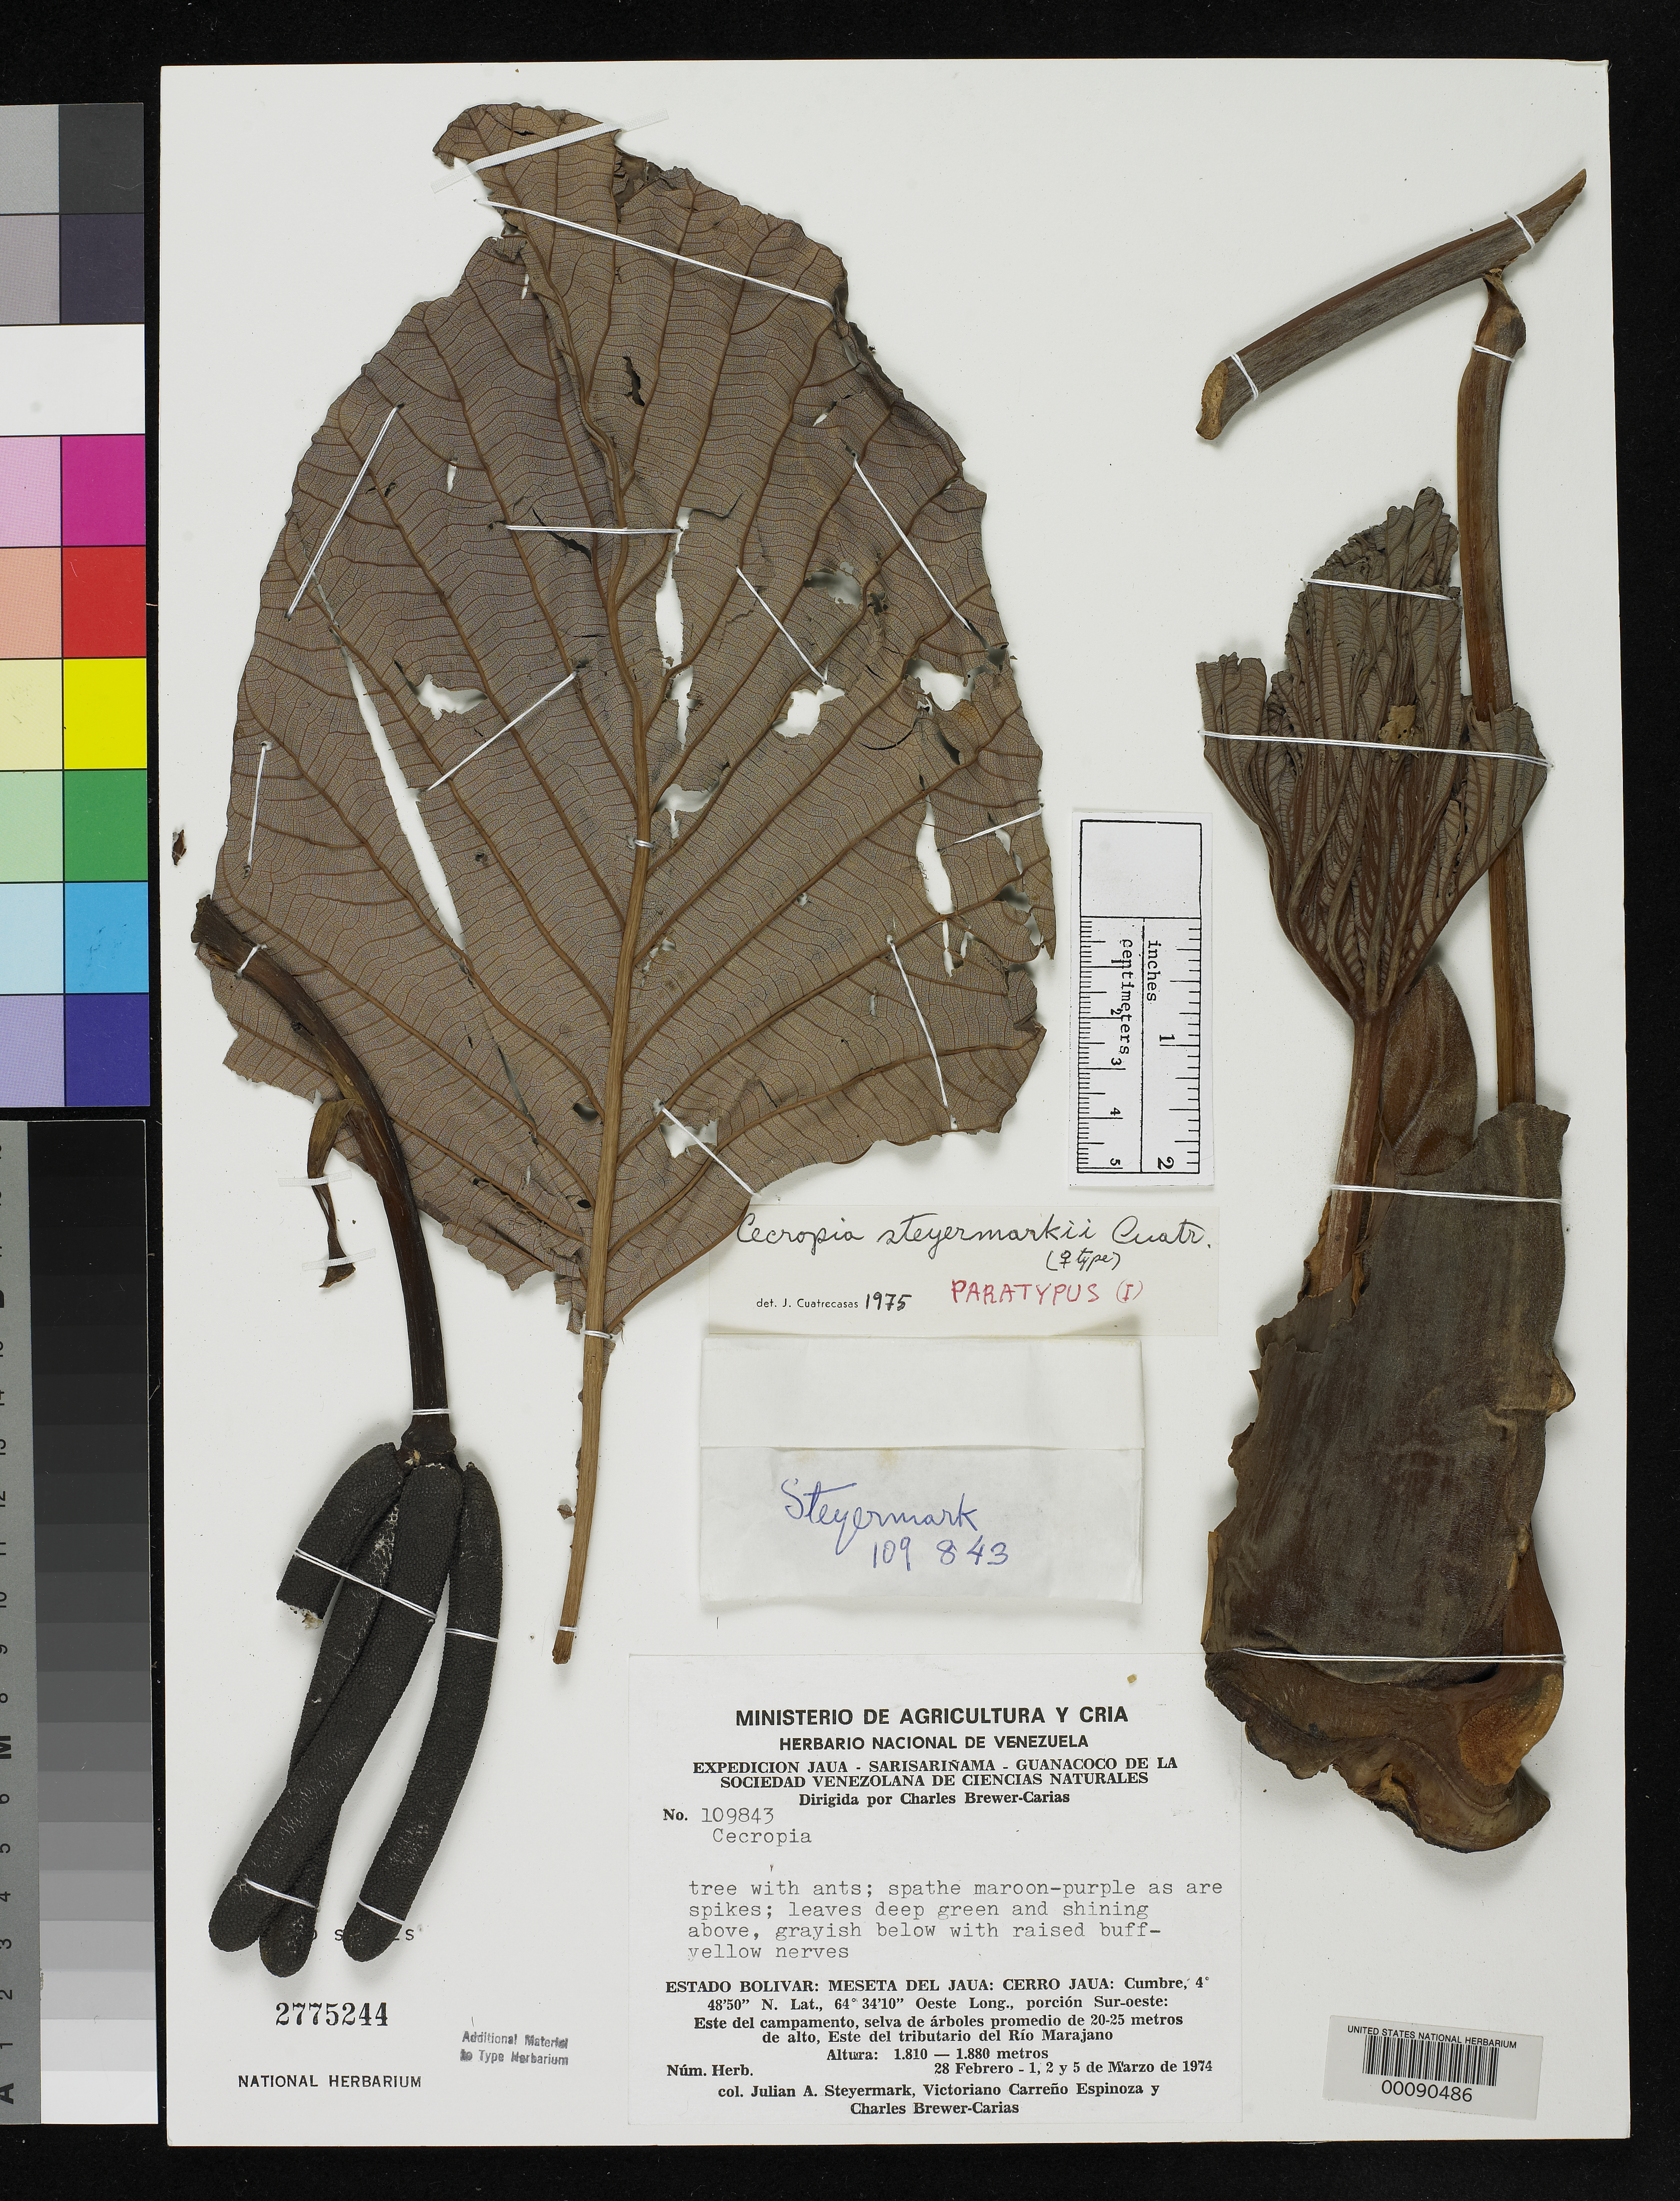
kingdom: Plantae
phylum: Tracheophyta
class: Magnoliopsida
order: Rosales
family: Urticaceae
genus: Cecropia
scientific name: Cecropia steyermarkii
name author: Cuatrec.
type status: Paratype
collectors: J. Steyermark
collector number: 109843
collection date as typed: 28 Feb 1974 to 05 Mar 1974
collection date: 1974-02-28/1974-03-05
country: Venezuela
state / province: Bolivar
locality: Cerro Jaua.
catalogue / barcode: US 2775244